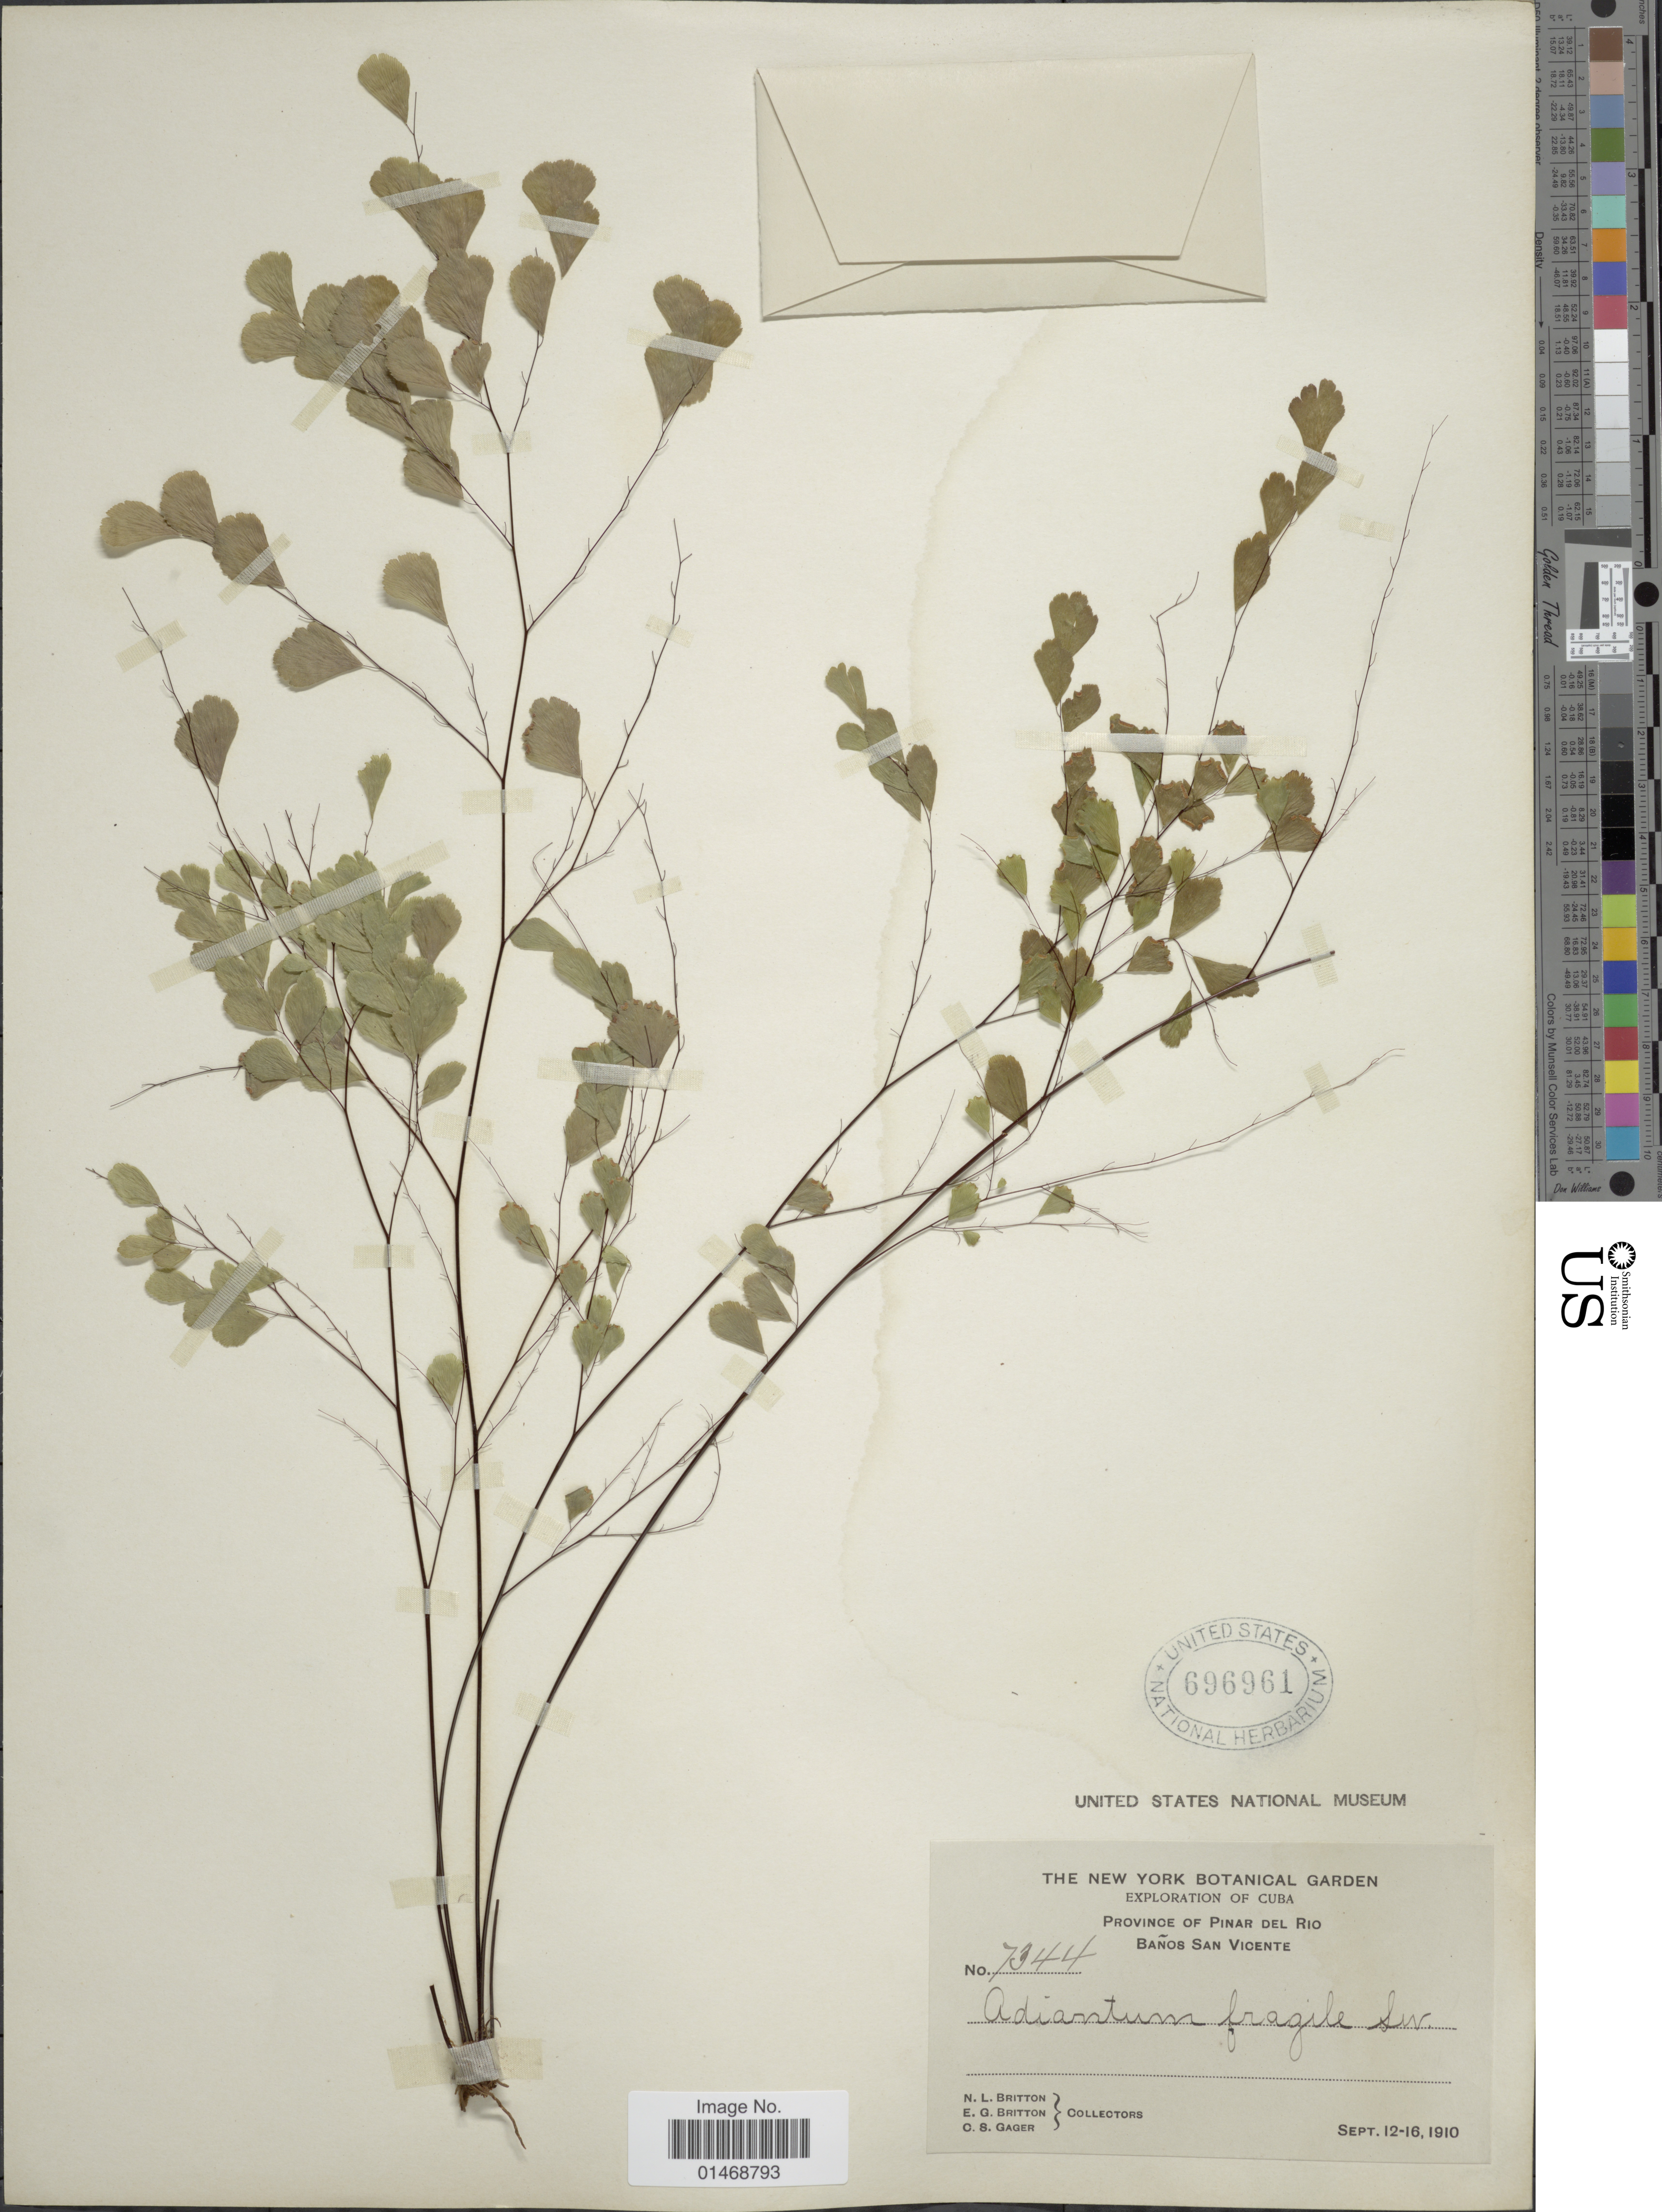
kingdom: Plantae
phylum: Tracheophyta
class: Polypodiopsida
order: Polypodiales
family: Pteridaceae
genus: Adiantum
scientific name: Adiantum fragile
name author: Sw.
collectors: N. Britton, E. G. Britton & O. Gager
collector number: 7344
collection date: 1910-09-12/1910-09-16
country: Cuba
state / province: Pinar del Río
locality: Baños San Vicente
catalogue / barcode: US 696961